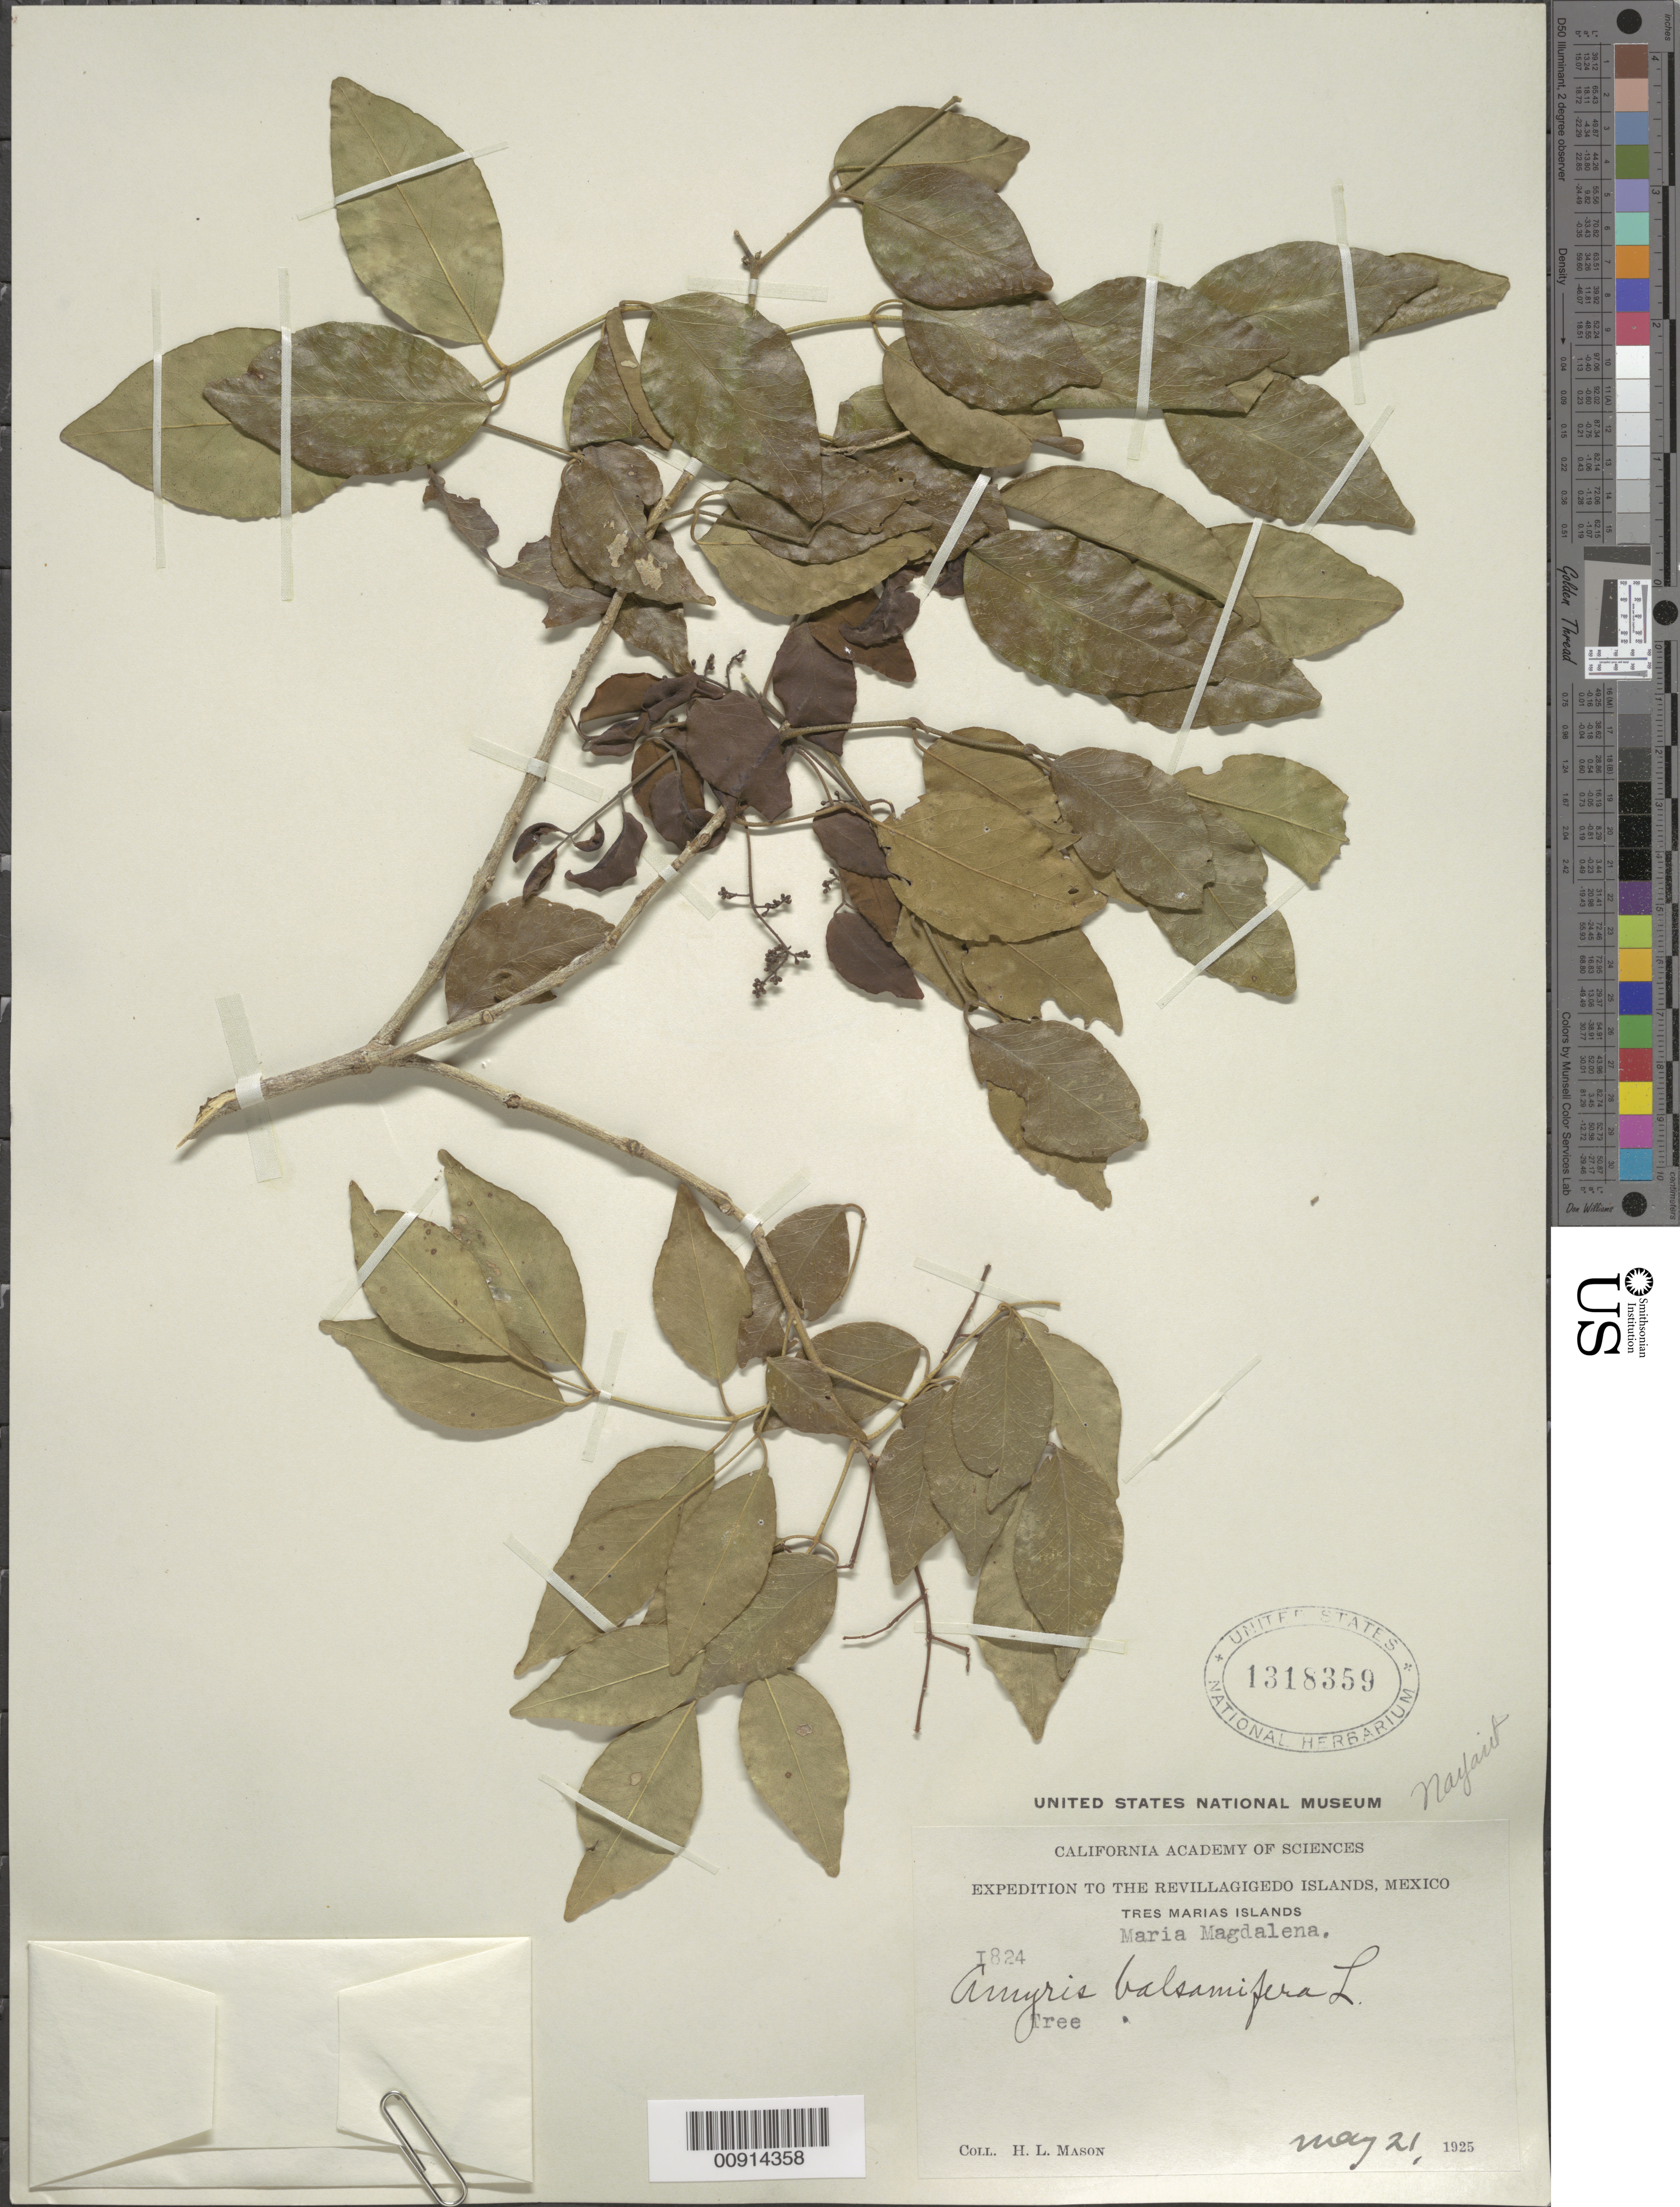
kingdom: Plantae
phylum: Tracheophyta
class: Magnoliopsida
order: Sapindales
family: Rutaceae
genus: Amyris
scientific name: Amyris balsamifera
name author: L.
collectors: H. L. Mason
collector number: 1824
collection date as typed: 21 May 1925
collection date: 1925-05-21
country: Mexico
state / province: Nayarit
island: Maria Magdalena I.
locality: Maria Magdalena Is. Tres Marias Islands.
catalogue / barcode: US 1318359